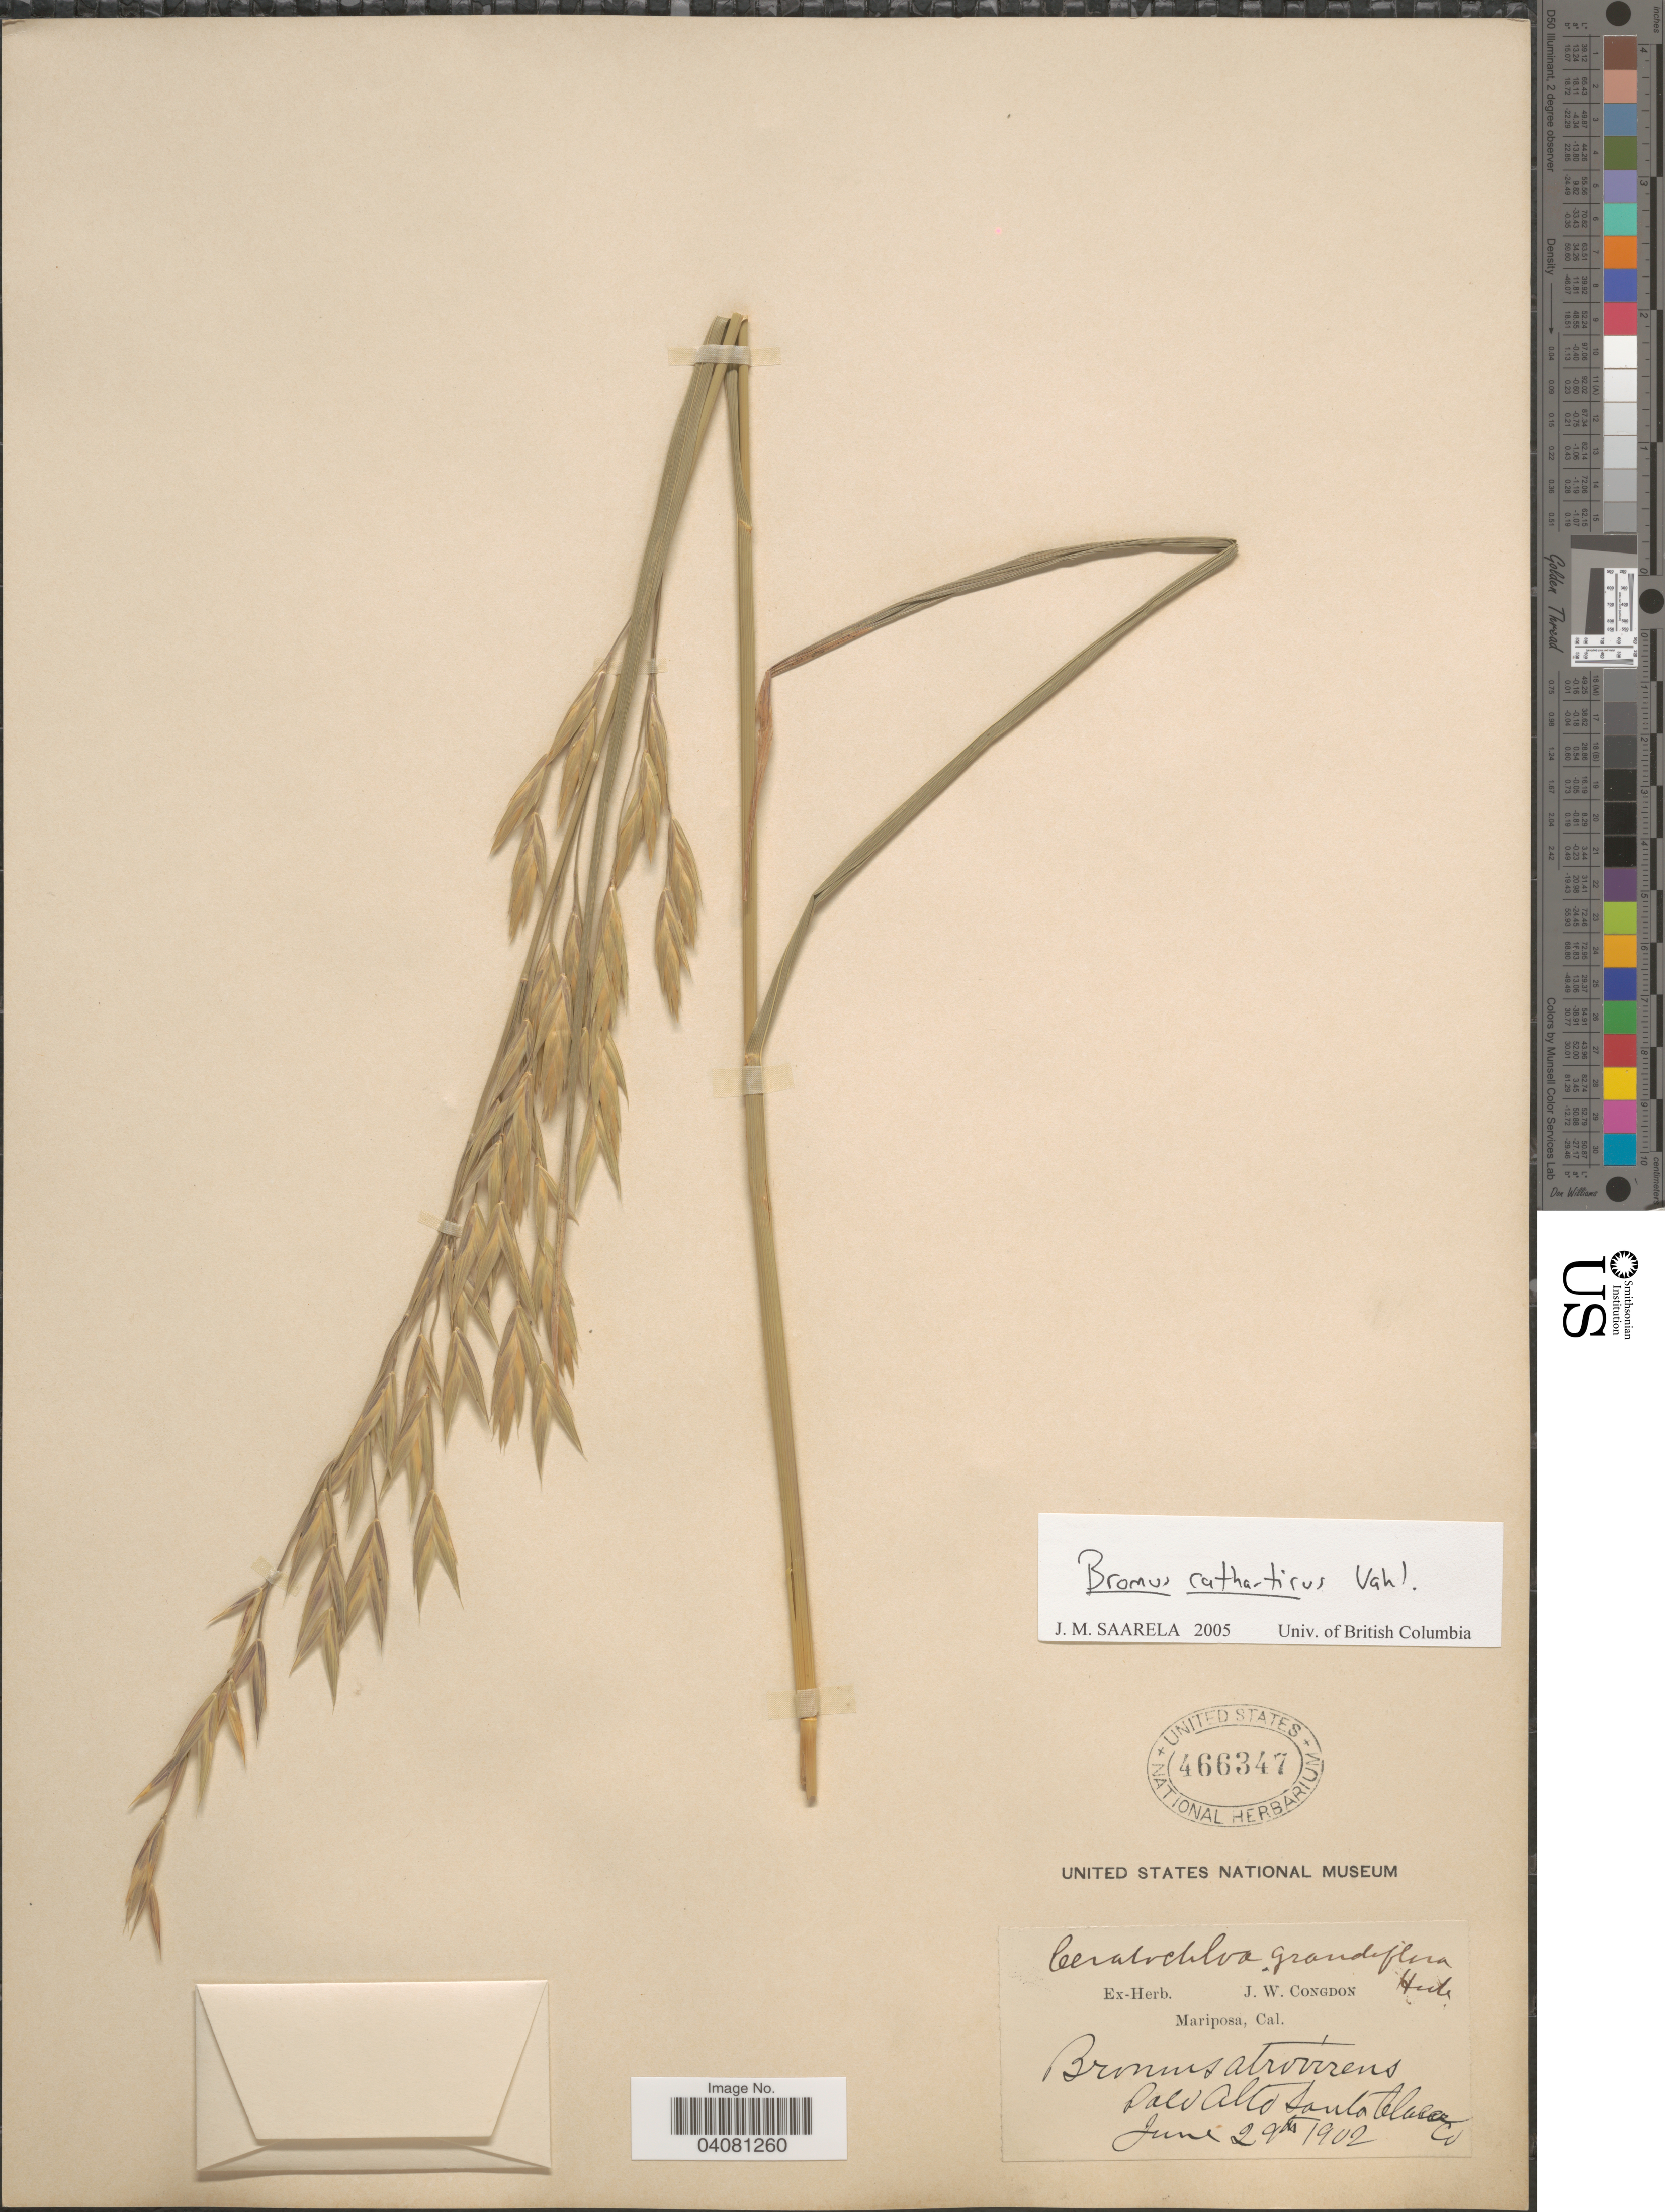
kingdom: Plantae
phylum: Tracheophyta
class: Liliopsida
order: Poales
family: Poaceae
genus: Bromus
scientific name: Bromus catharticus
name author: Vahl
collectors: ex herb. J. W. Congdon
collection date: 1902-06-29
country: United States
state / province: California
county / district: Santa Clara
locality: Salo Alto. Santa Clara Co.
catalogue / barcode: US 466347